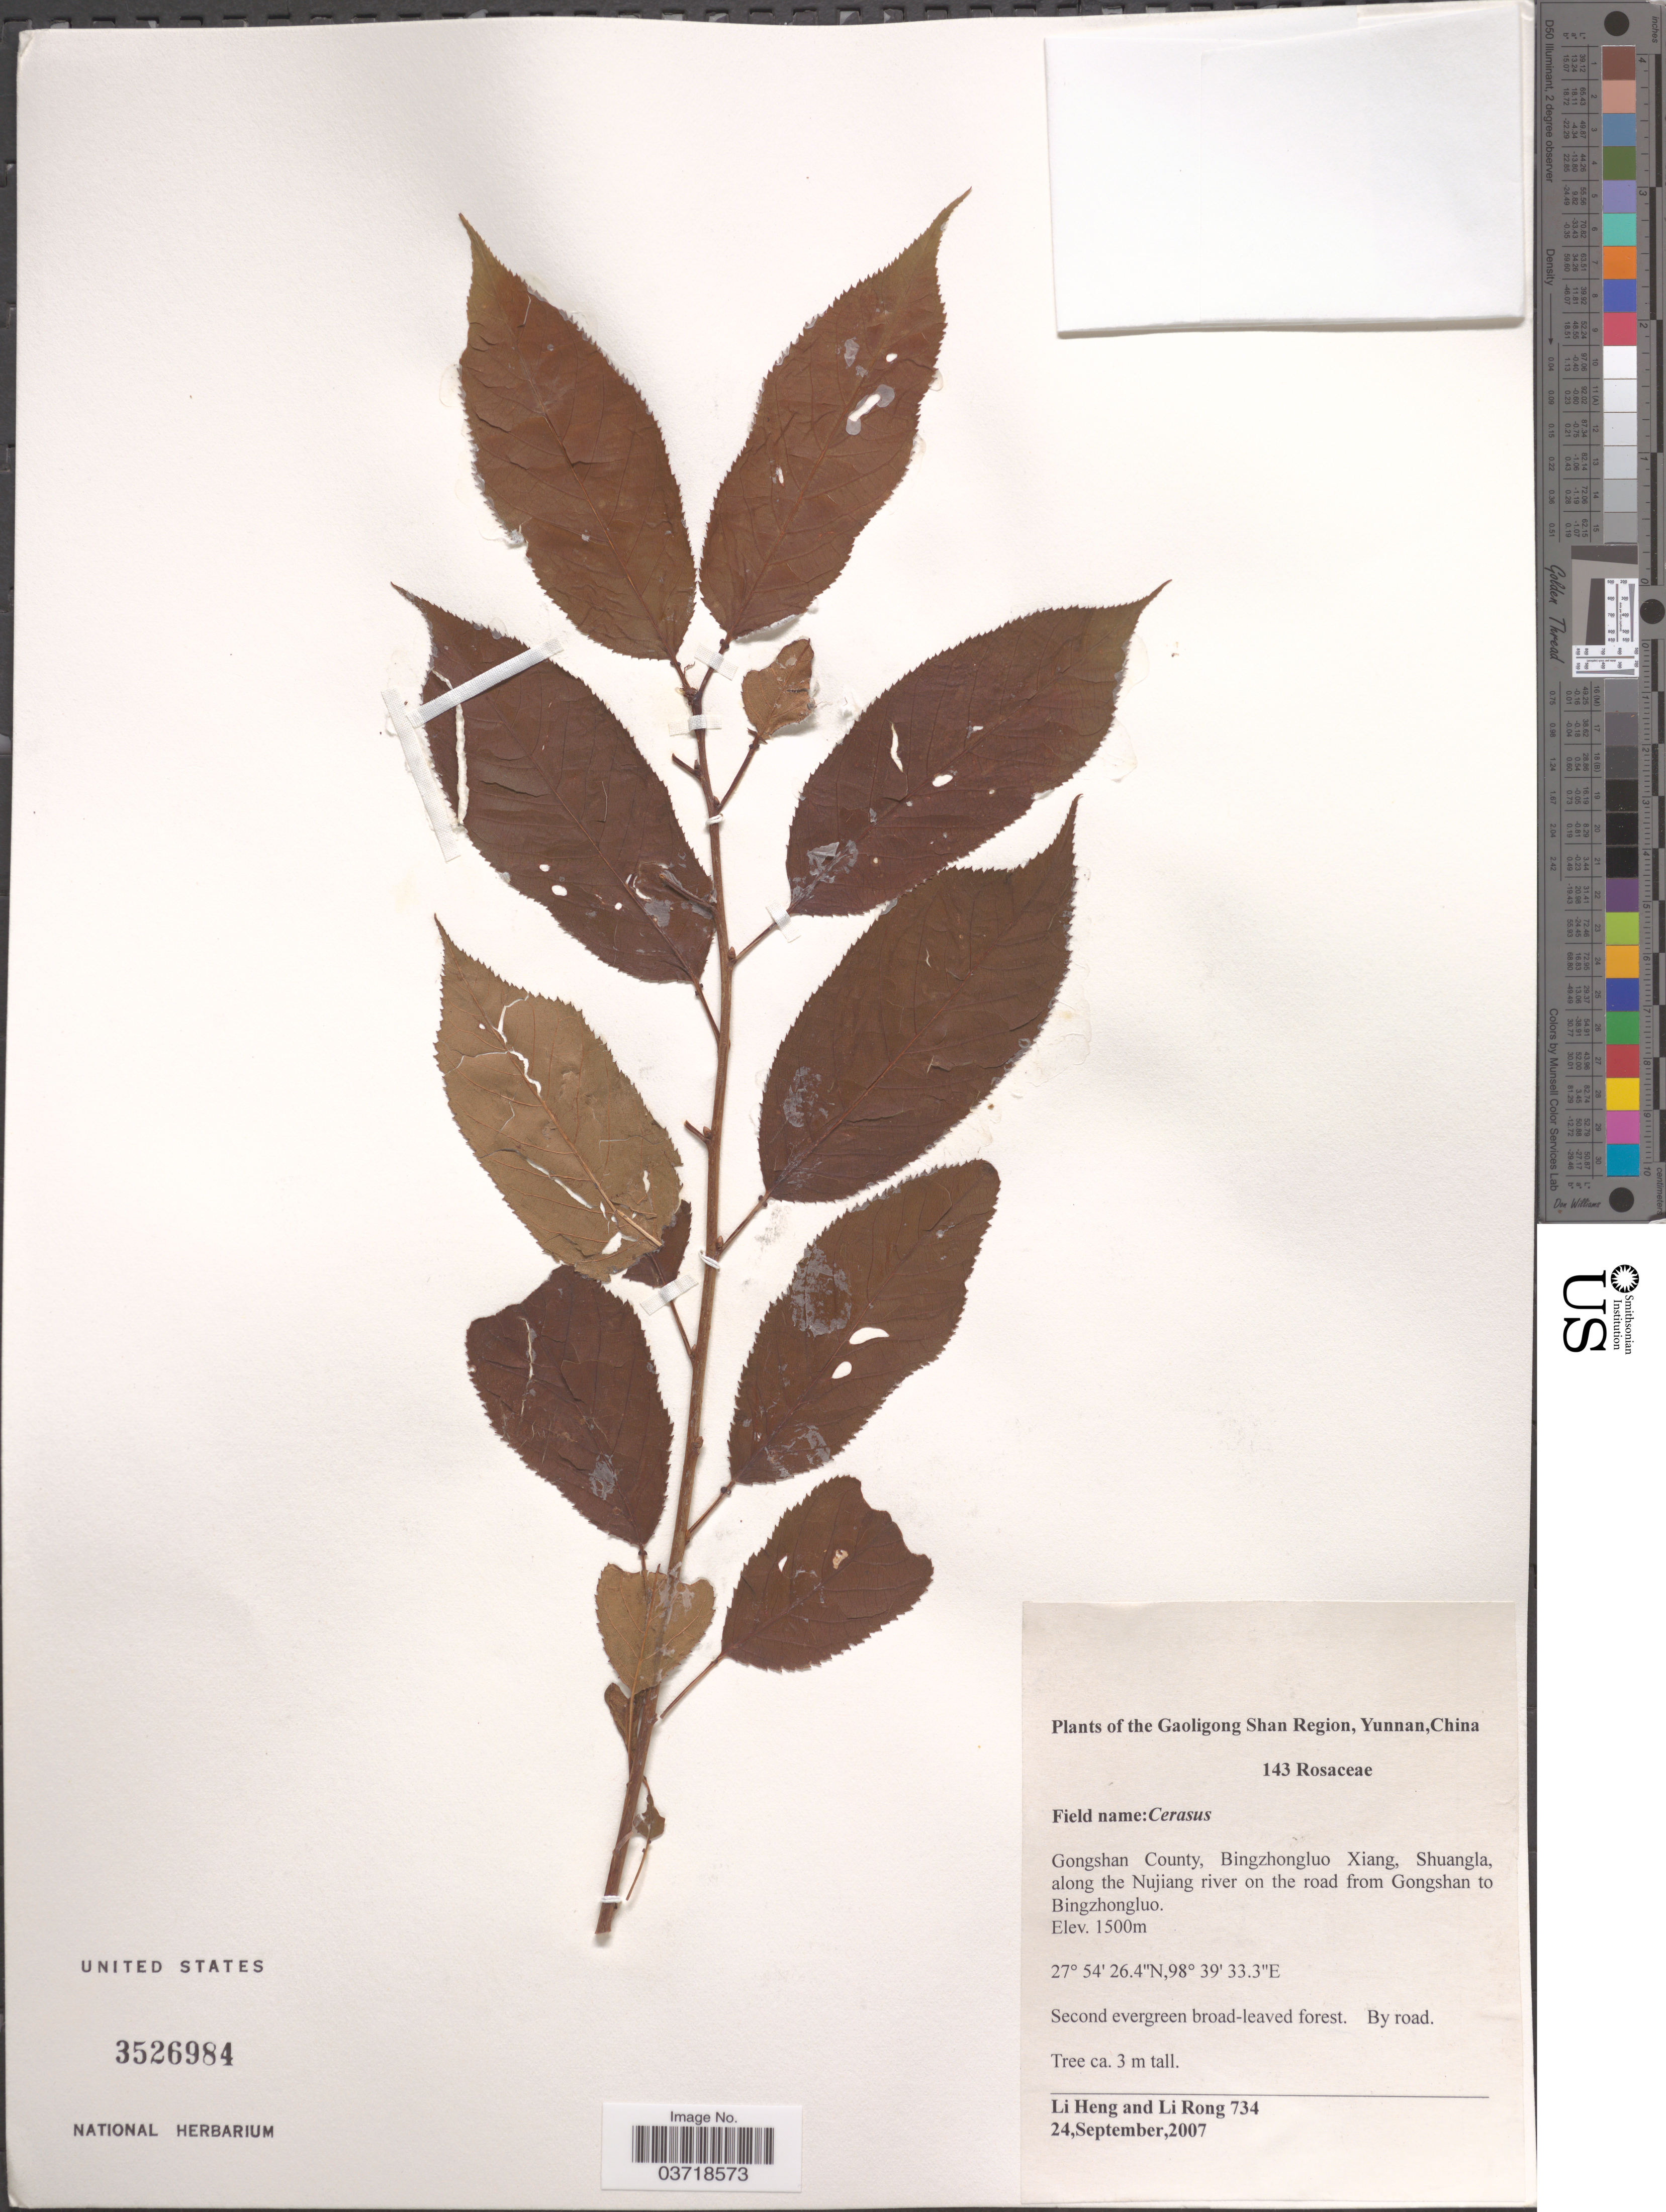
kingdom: Plantae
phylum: Tracheophyta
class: Magnoliopsida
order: Rosales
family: Rosaceae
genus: Prunus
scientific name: Prunus sp.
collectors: L. Heng & R. Li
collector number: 734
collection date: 2007-09-24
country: China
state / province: Yunnan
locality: The Gaoligong Shan Region. Gongshan County, Bingzhongluo Xiang, Shuangla, along the Nujiang river on the road from Gongshan to Bingzhongluo.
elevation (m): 1500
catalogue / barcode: US 3526984